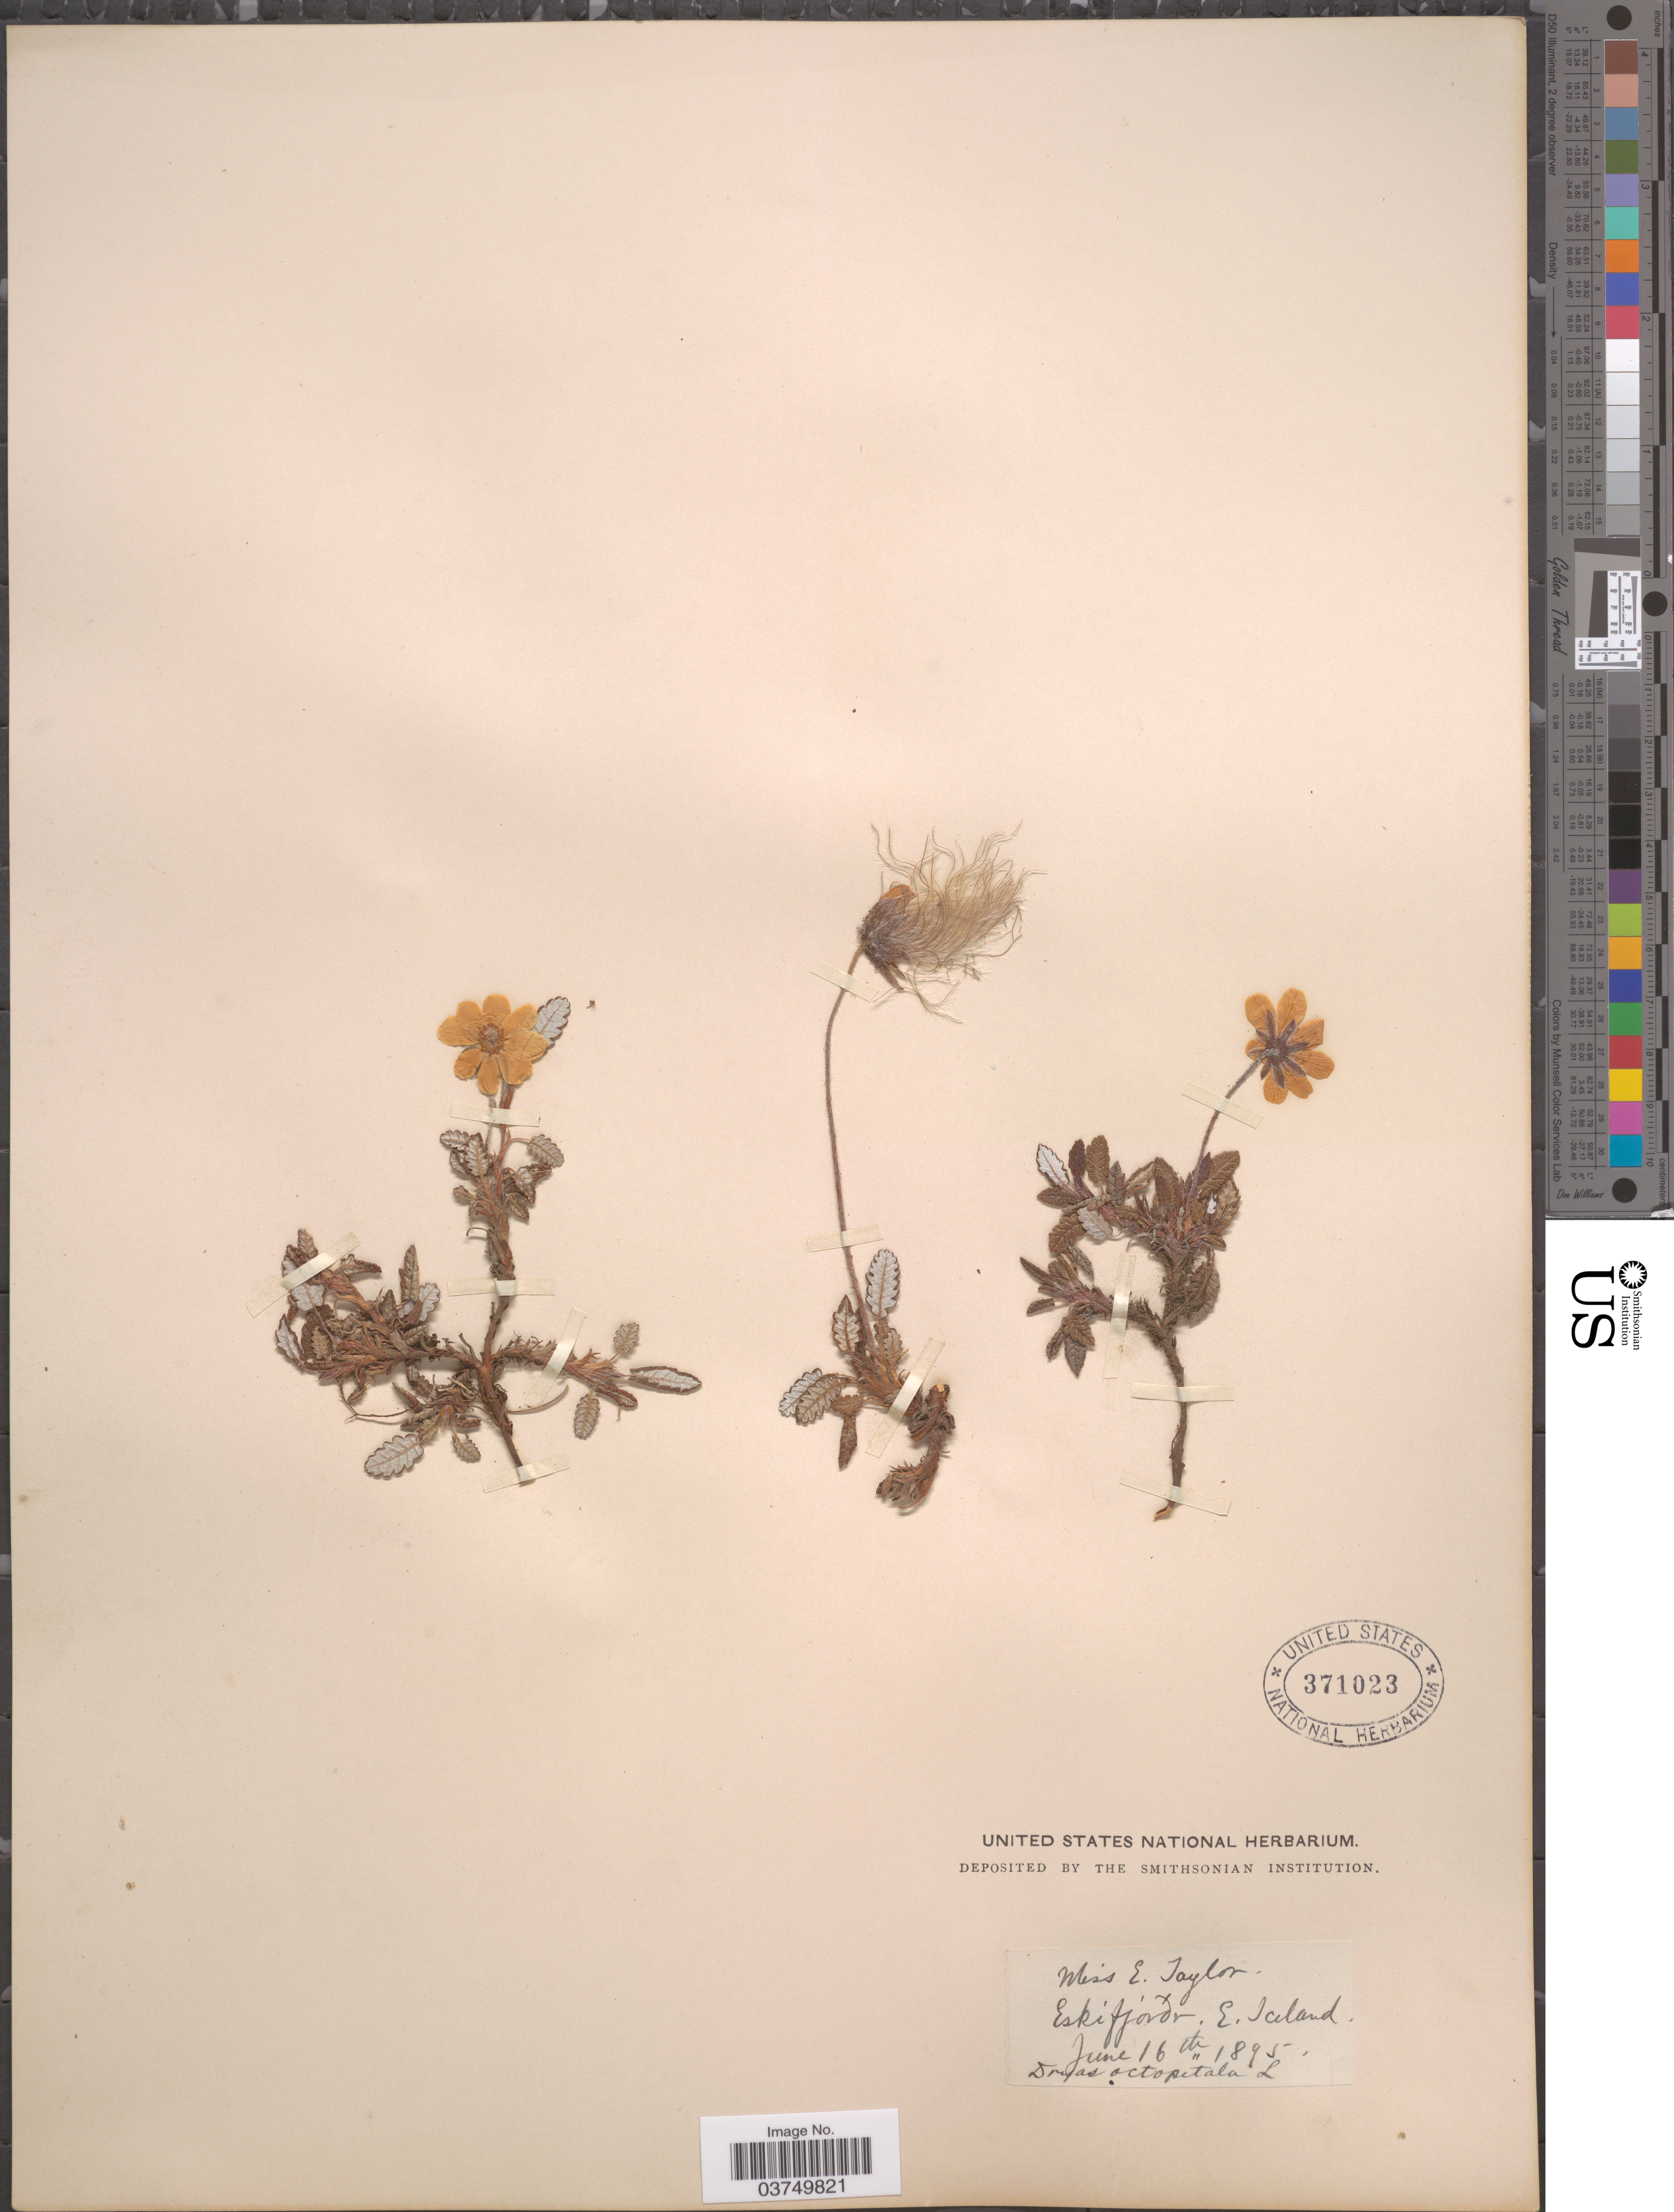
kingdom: Plantae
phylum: Tracheophyta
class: Magnoliopsida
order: Rosales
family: Rosaceae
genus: Dryas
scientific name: Dryas octopetala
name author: L.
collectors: E. Taylor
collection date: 1895-06-16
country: Iceland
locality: Eskifjord, E. Iceland.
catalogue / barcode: US 371023